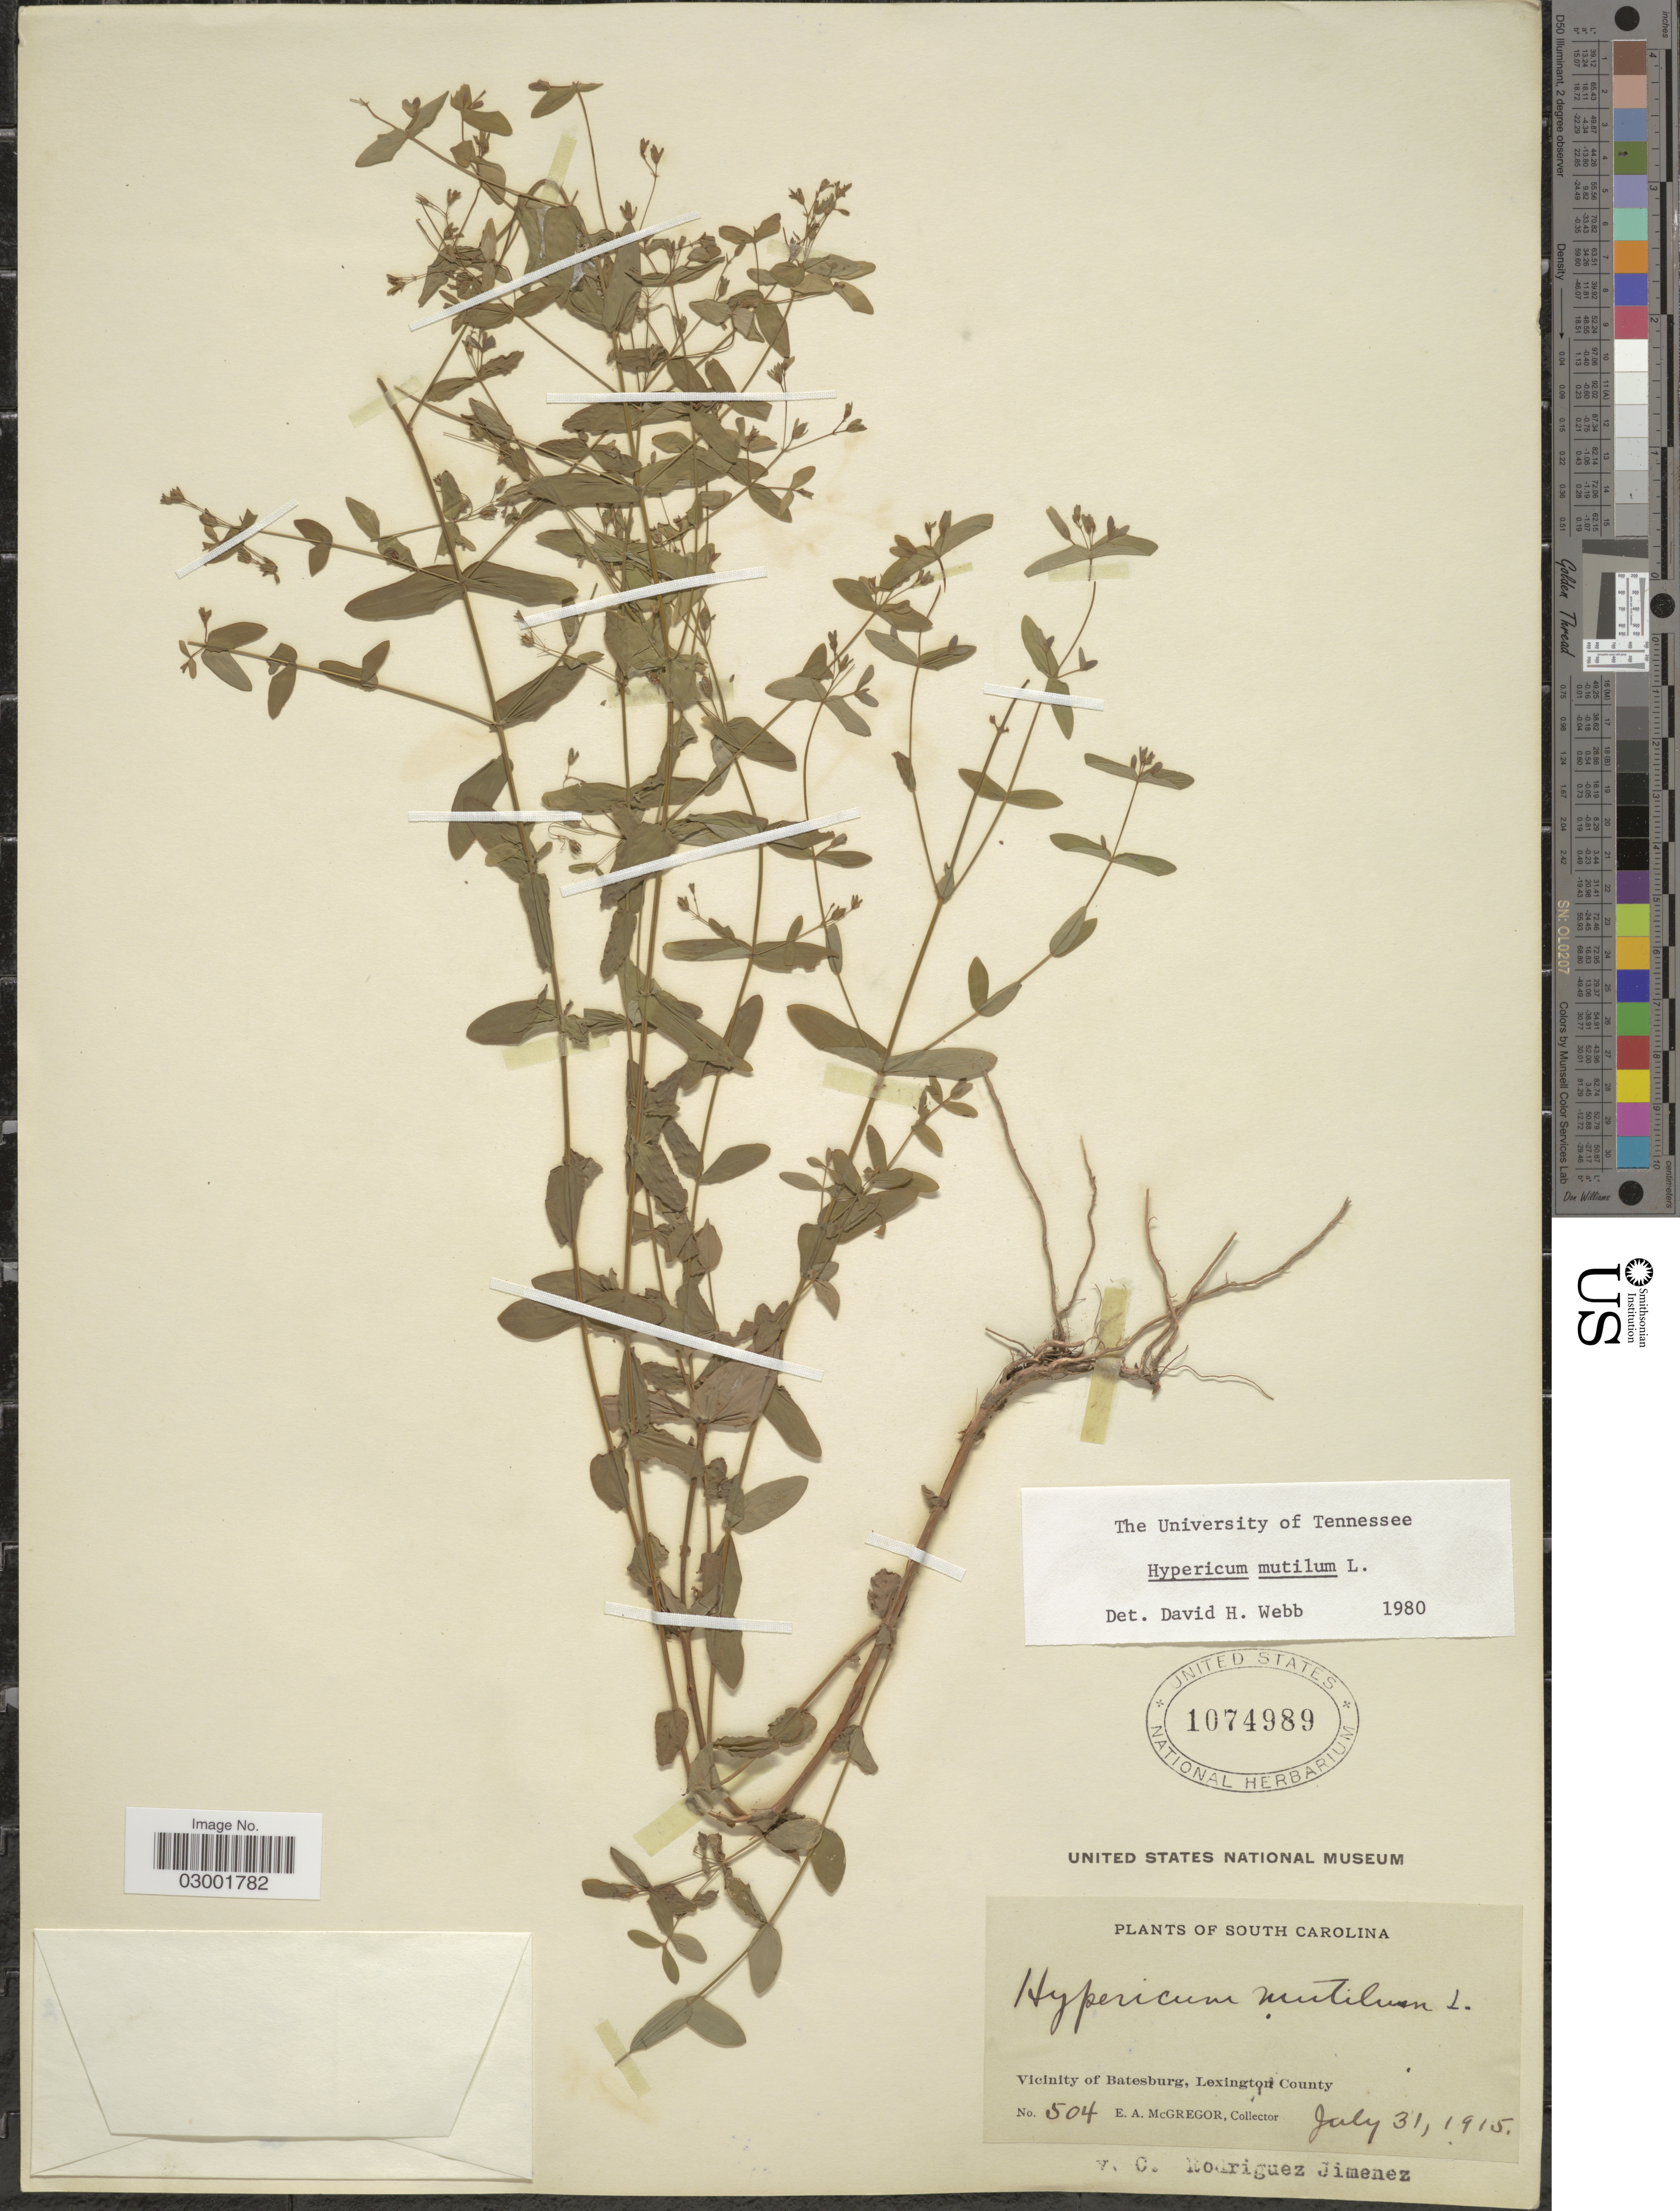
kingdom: Plantae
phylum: Tracheophyta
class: Magnoliopsida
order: Malpighiales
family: Hypericaceae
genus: Hypericum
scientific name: Hypericum mutilum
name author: L.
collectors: E. A. McGregor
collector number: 504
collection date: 1915-07-31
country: United States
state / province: South Carolina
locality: Vicinity of Batesburg, Lexington County.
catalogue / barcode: US 1074989